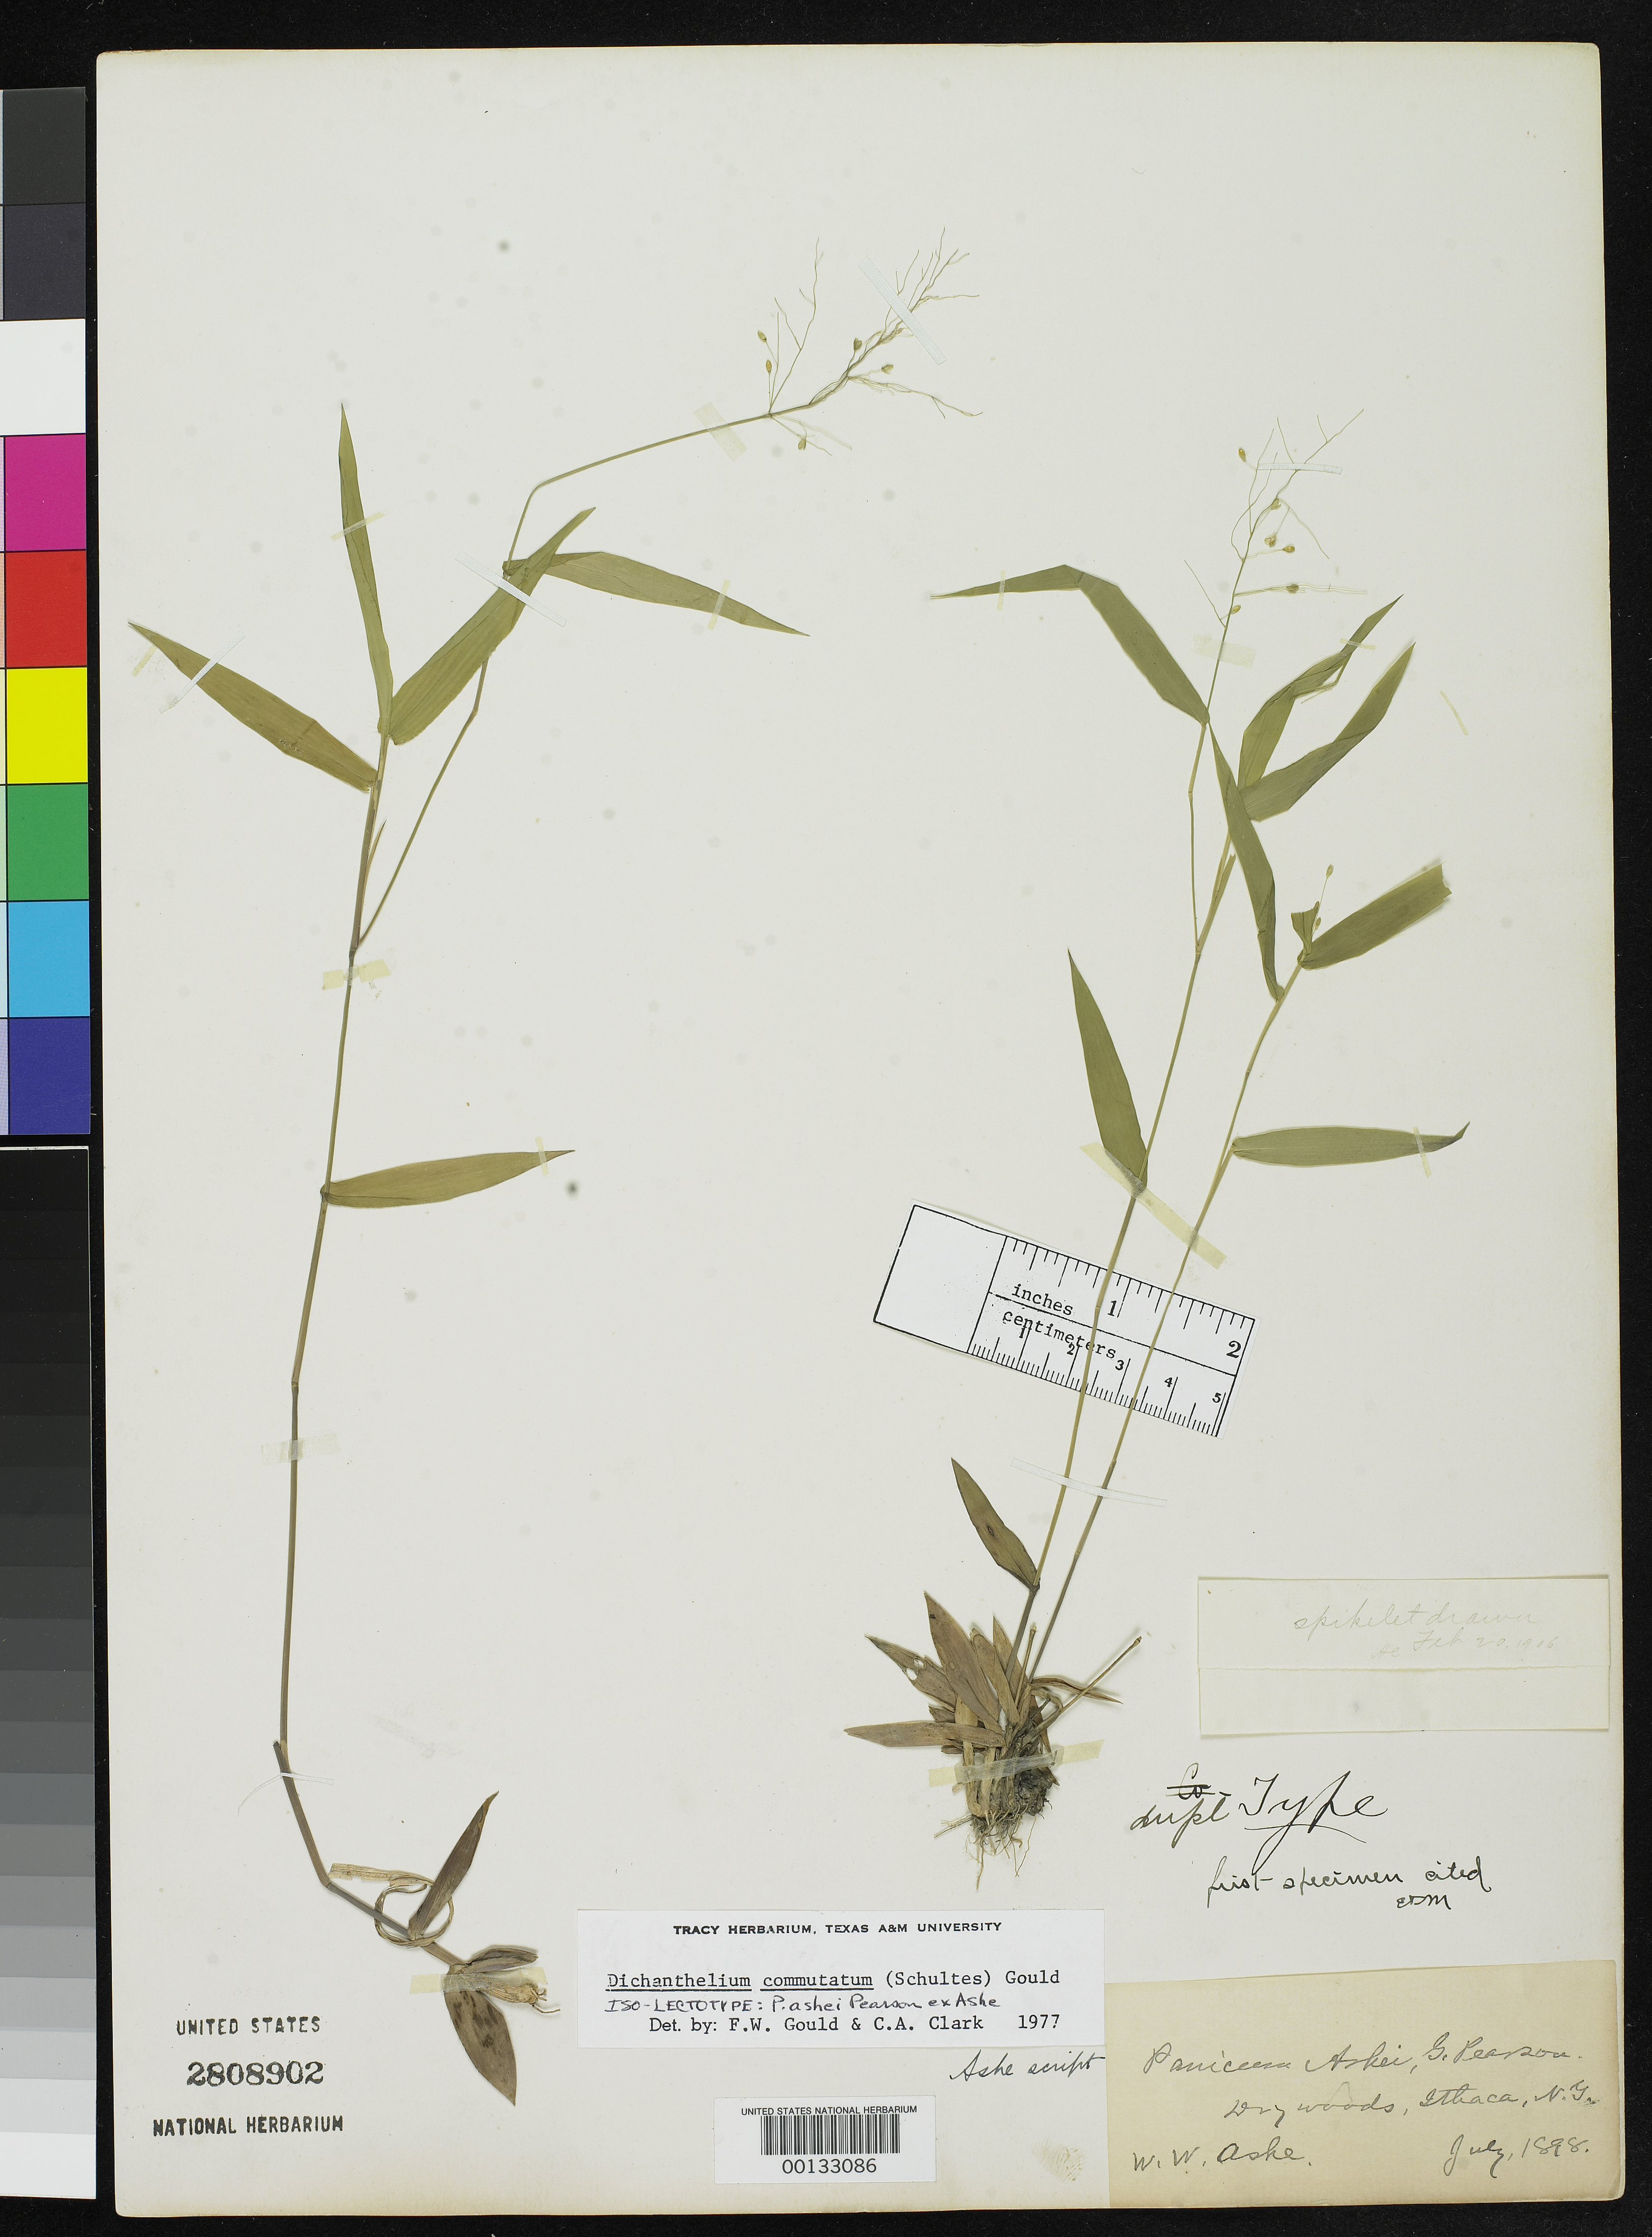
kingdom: Plantae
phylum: Tracheophyta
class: Liliopsida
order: Poales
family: Poaceae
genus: Panicum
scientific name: Panicum ashei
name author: T.G. Pearson ex Ashe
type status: Lectotype; Syntype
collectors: W. W. Ashe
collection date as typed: Jul 1898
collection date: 1898-07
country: United States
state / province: New York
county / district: Tompkins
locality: Ithaca.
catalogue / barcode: US 2808902